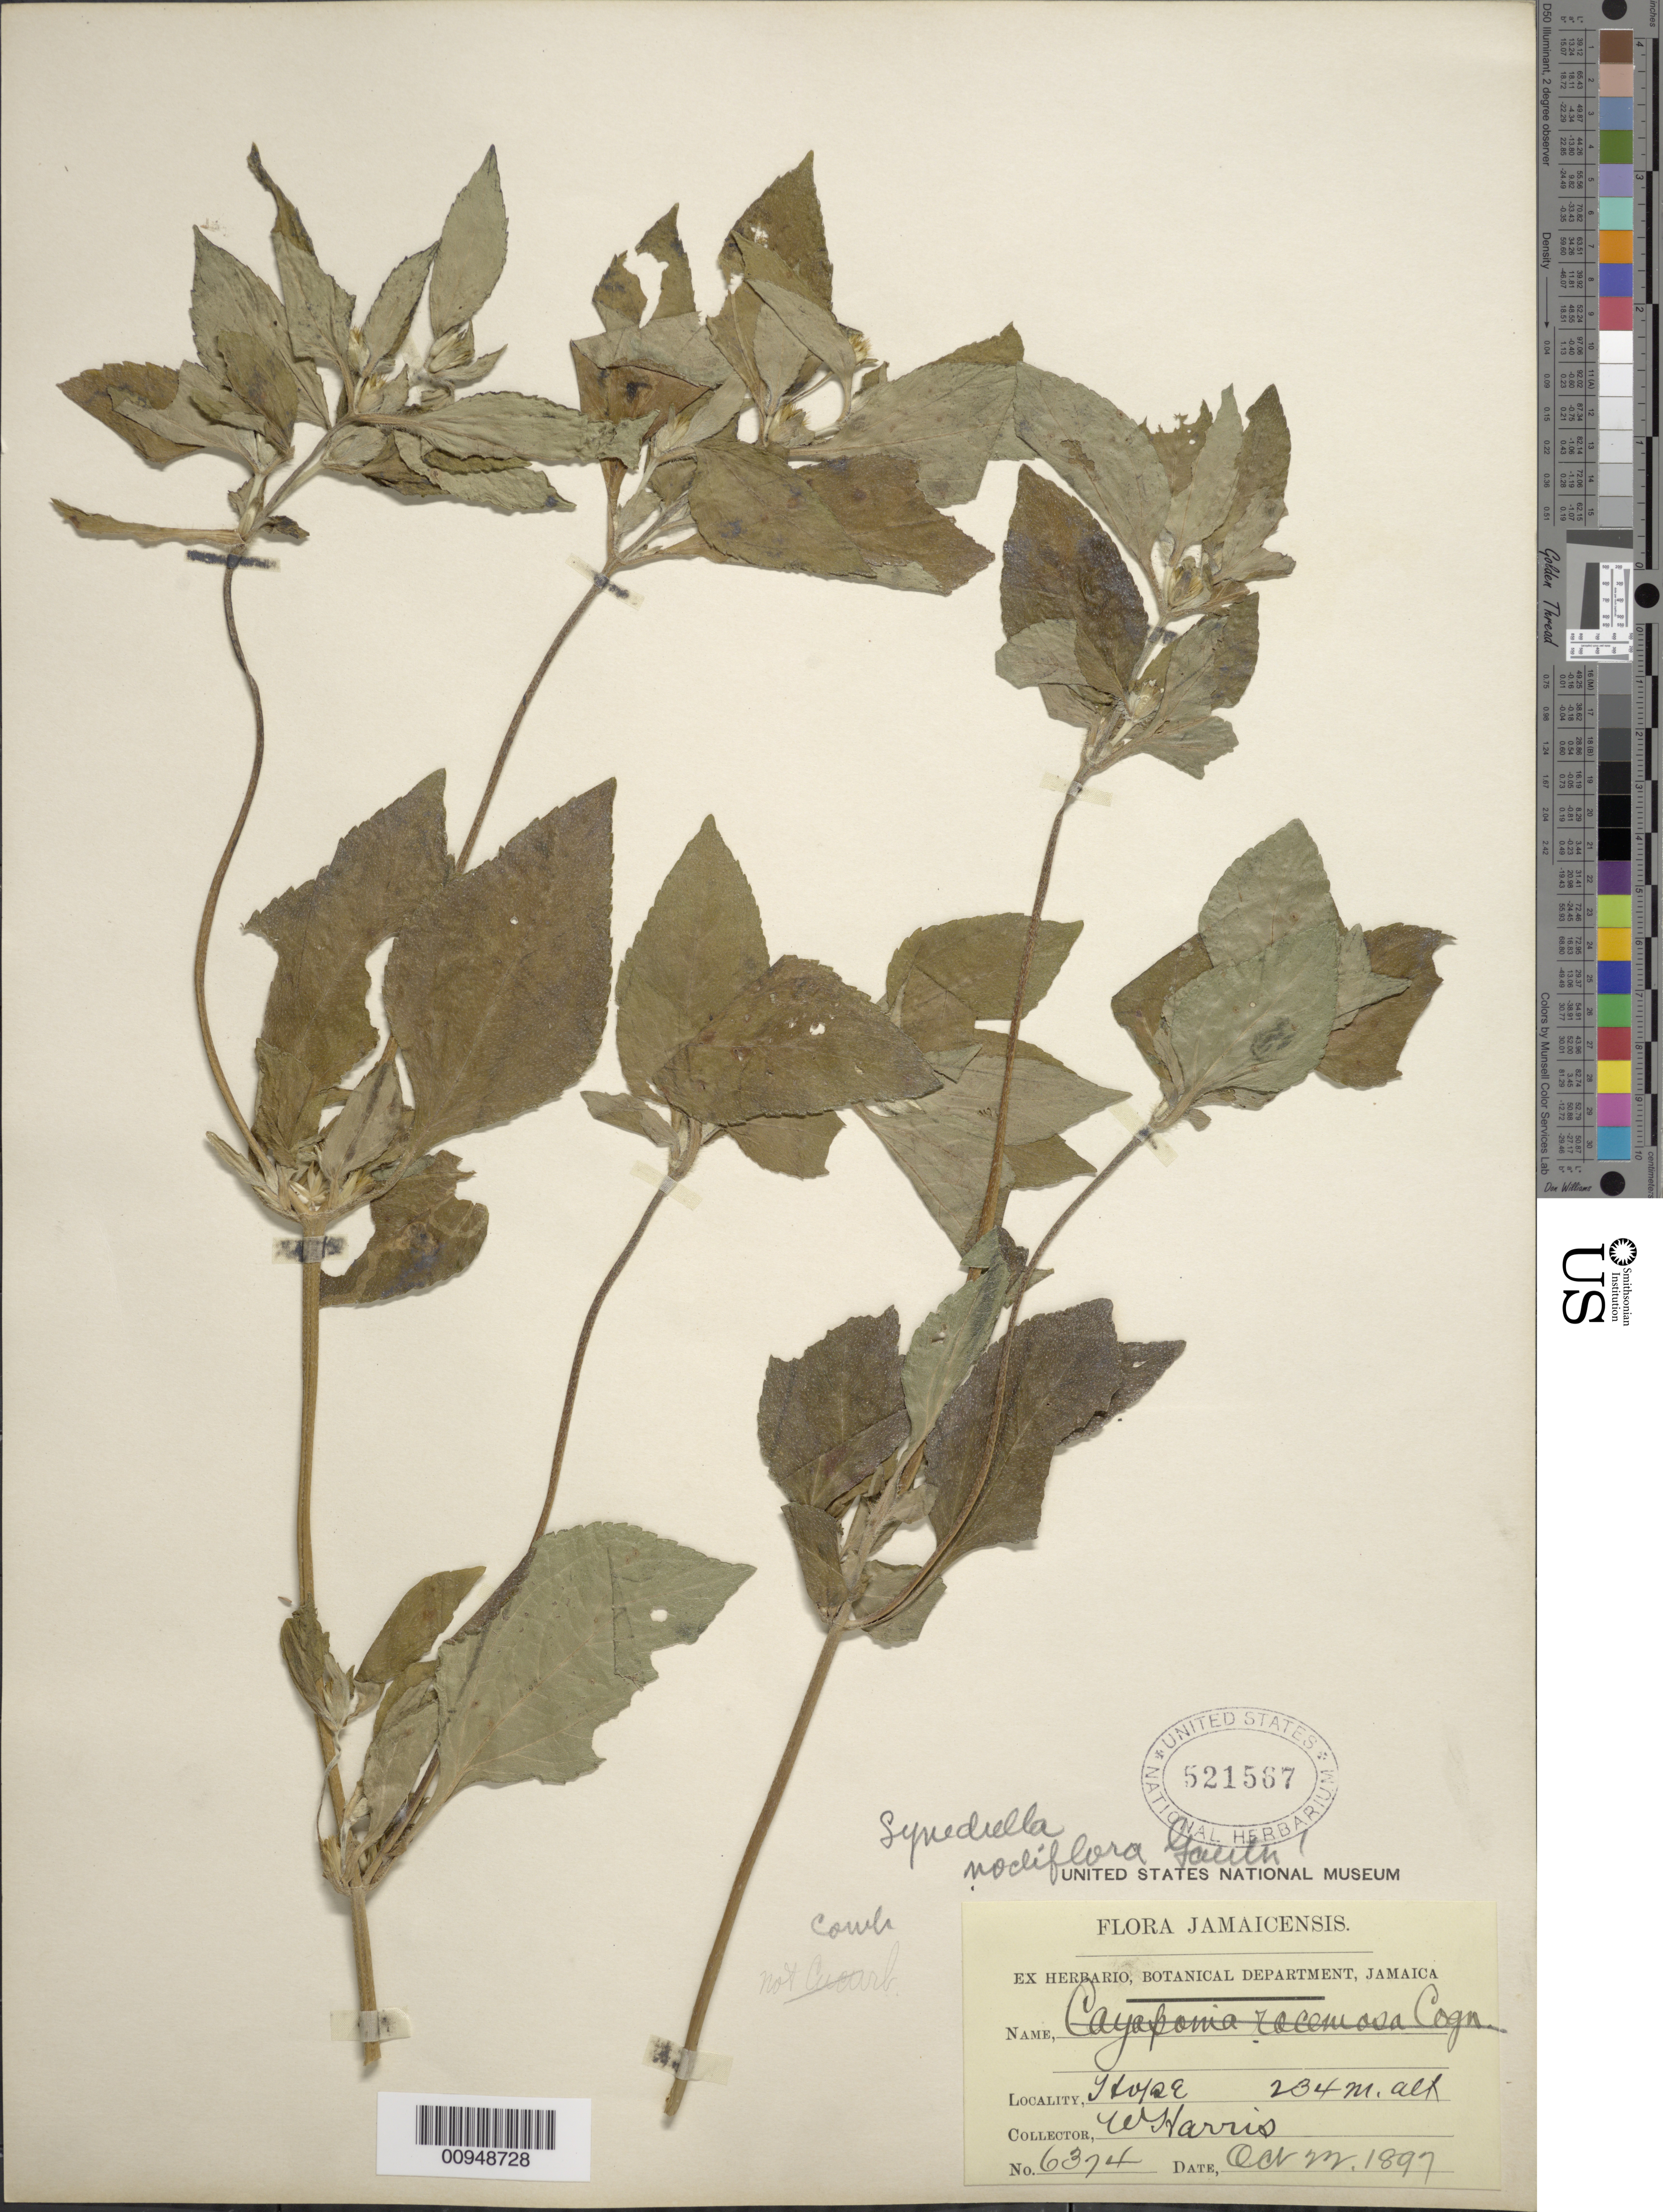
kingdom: Plantae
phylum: Tracheophyta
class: Magnoliopsida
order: Asterales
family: Asteraceae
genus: Synedrella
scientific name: Synedrella nodiflora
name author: (L.) Gaertn.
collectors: W. H. Harris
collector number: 6374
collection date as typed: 22 Oct 1897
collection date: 1897-10-22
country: Jamaica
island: Jamaica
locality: Hope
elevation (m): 234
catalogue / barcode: US 521567